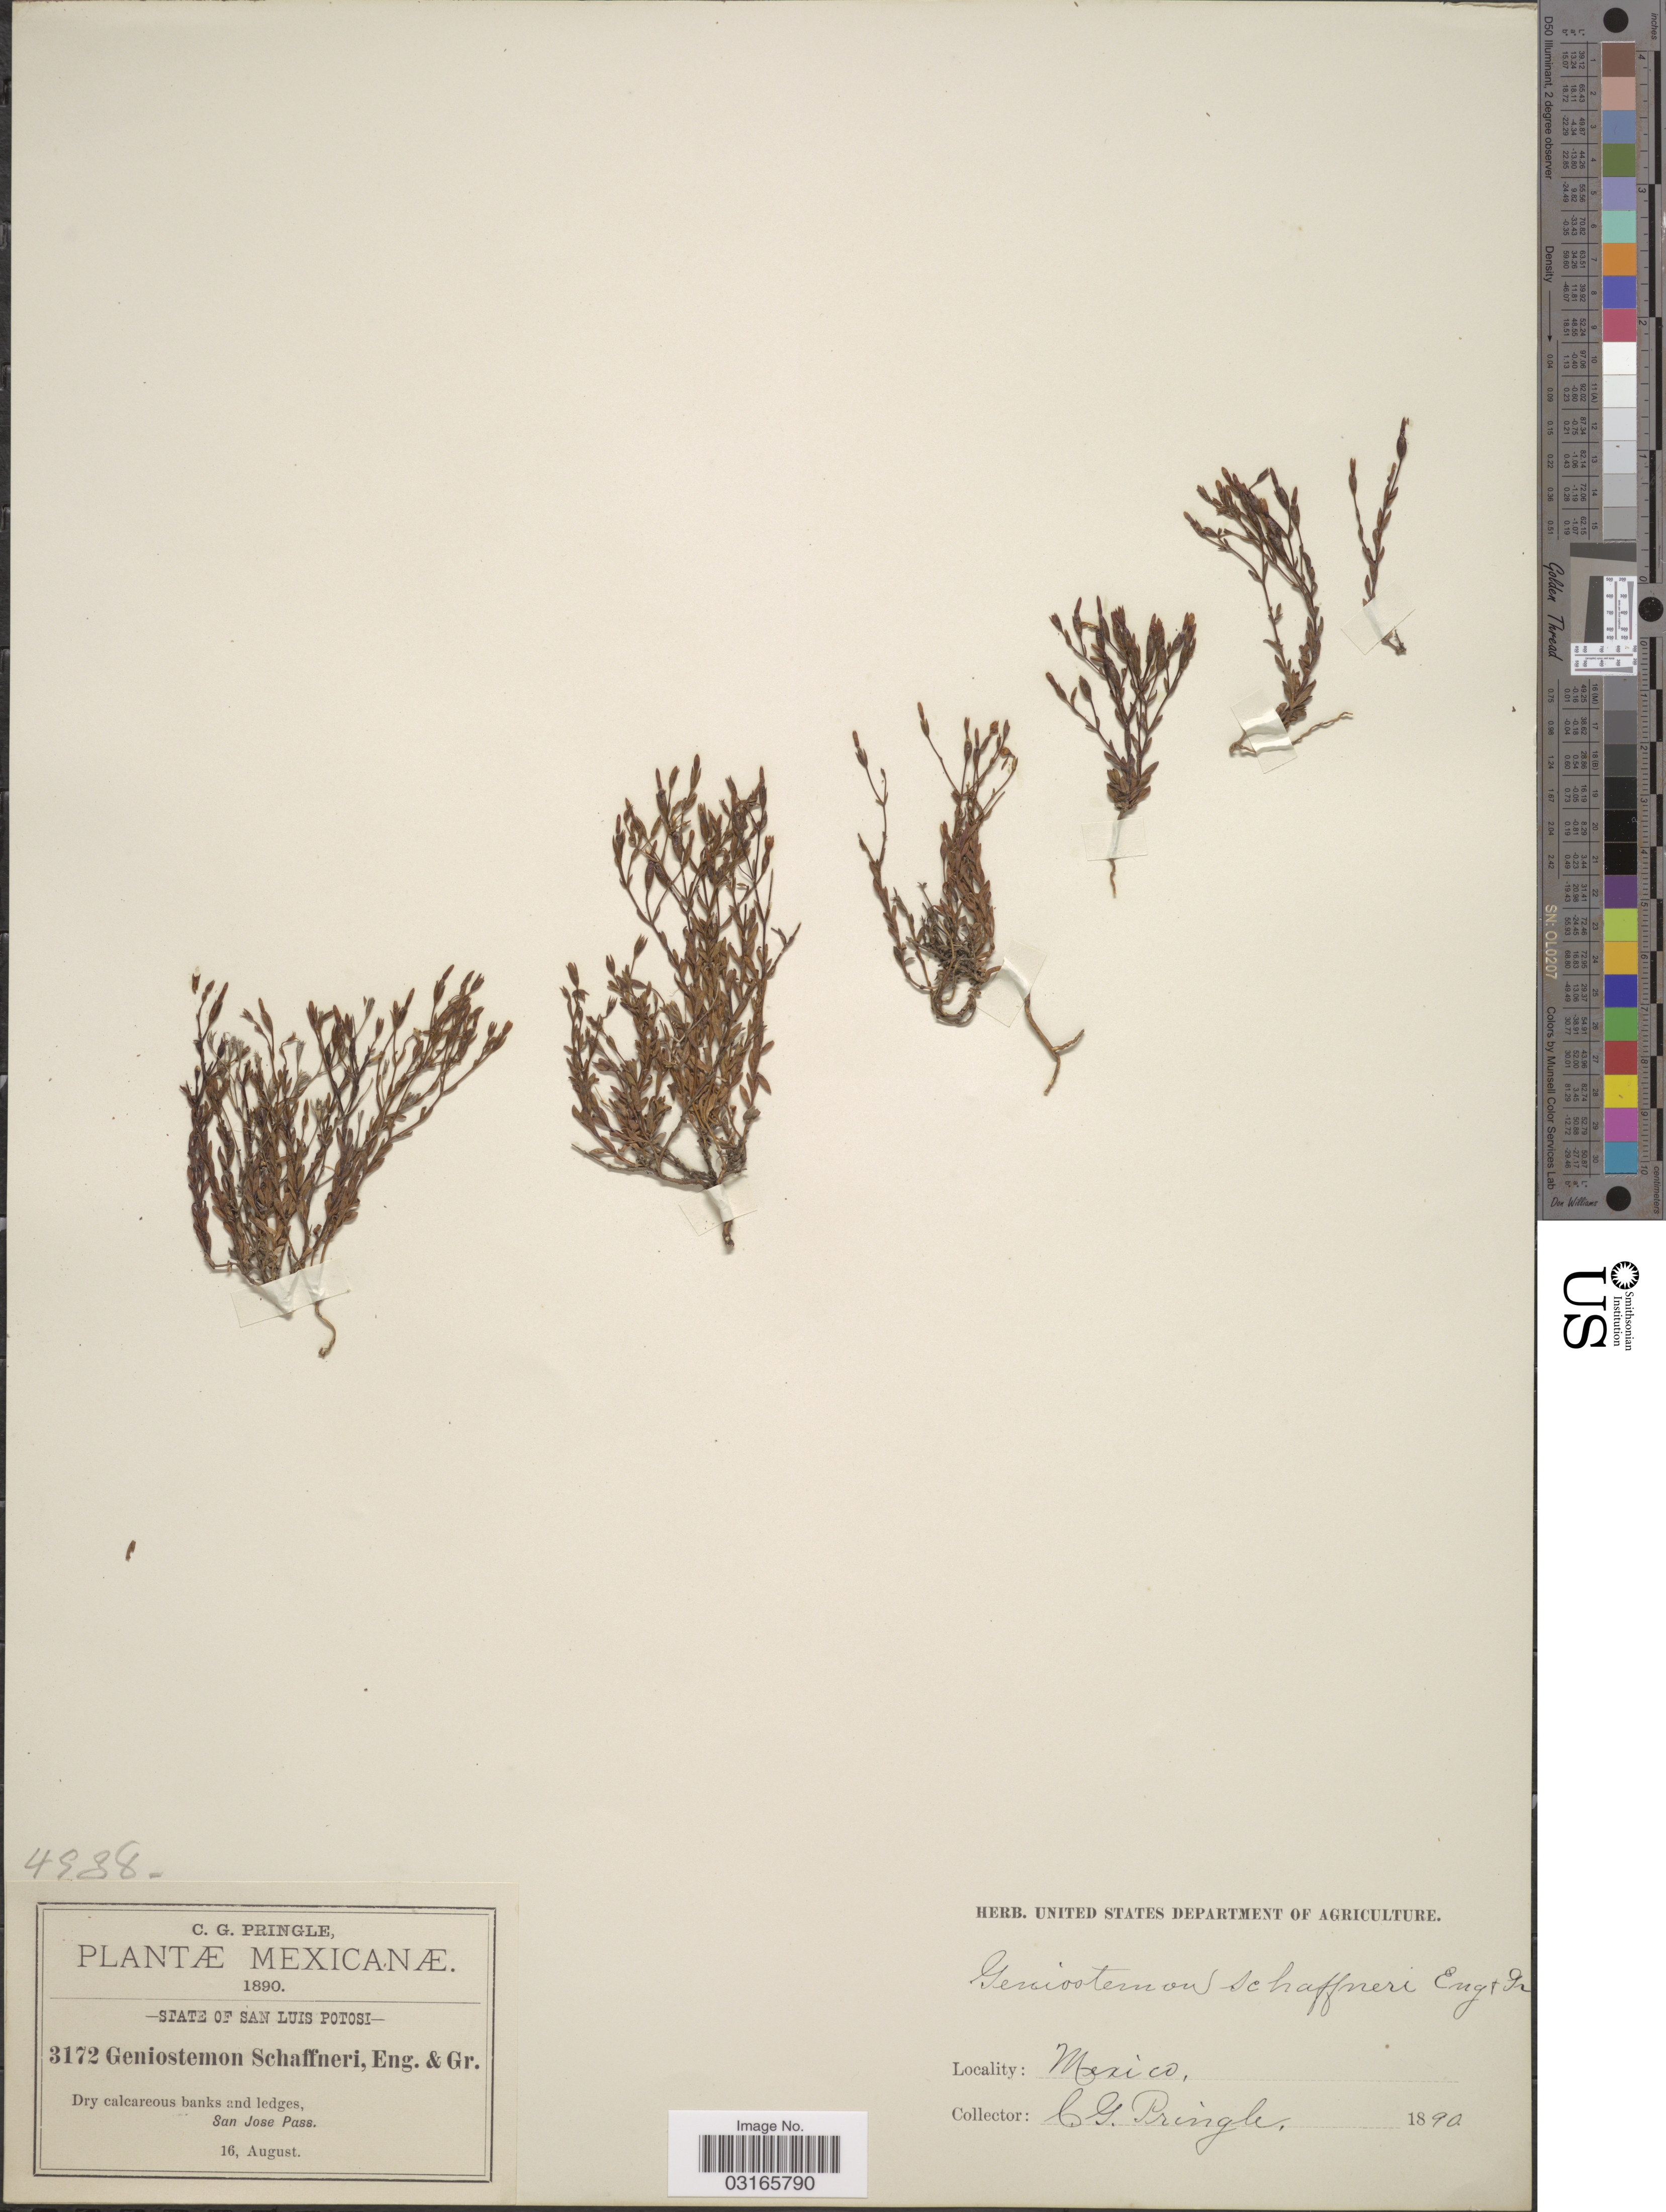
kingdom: Plantae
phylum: Tracheophyta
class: Magnoliopsida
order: Gentianales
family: Gentianaceae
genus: Geniostemon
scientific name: Geniostemon schaffneri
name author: A. Gray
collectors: C. G. Pringle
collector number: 3172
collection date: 1890-08-16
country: Mexico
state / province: San Luis Potosí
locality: San Jose Pass.